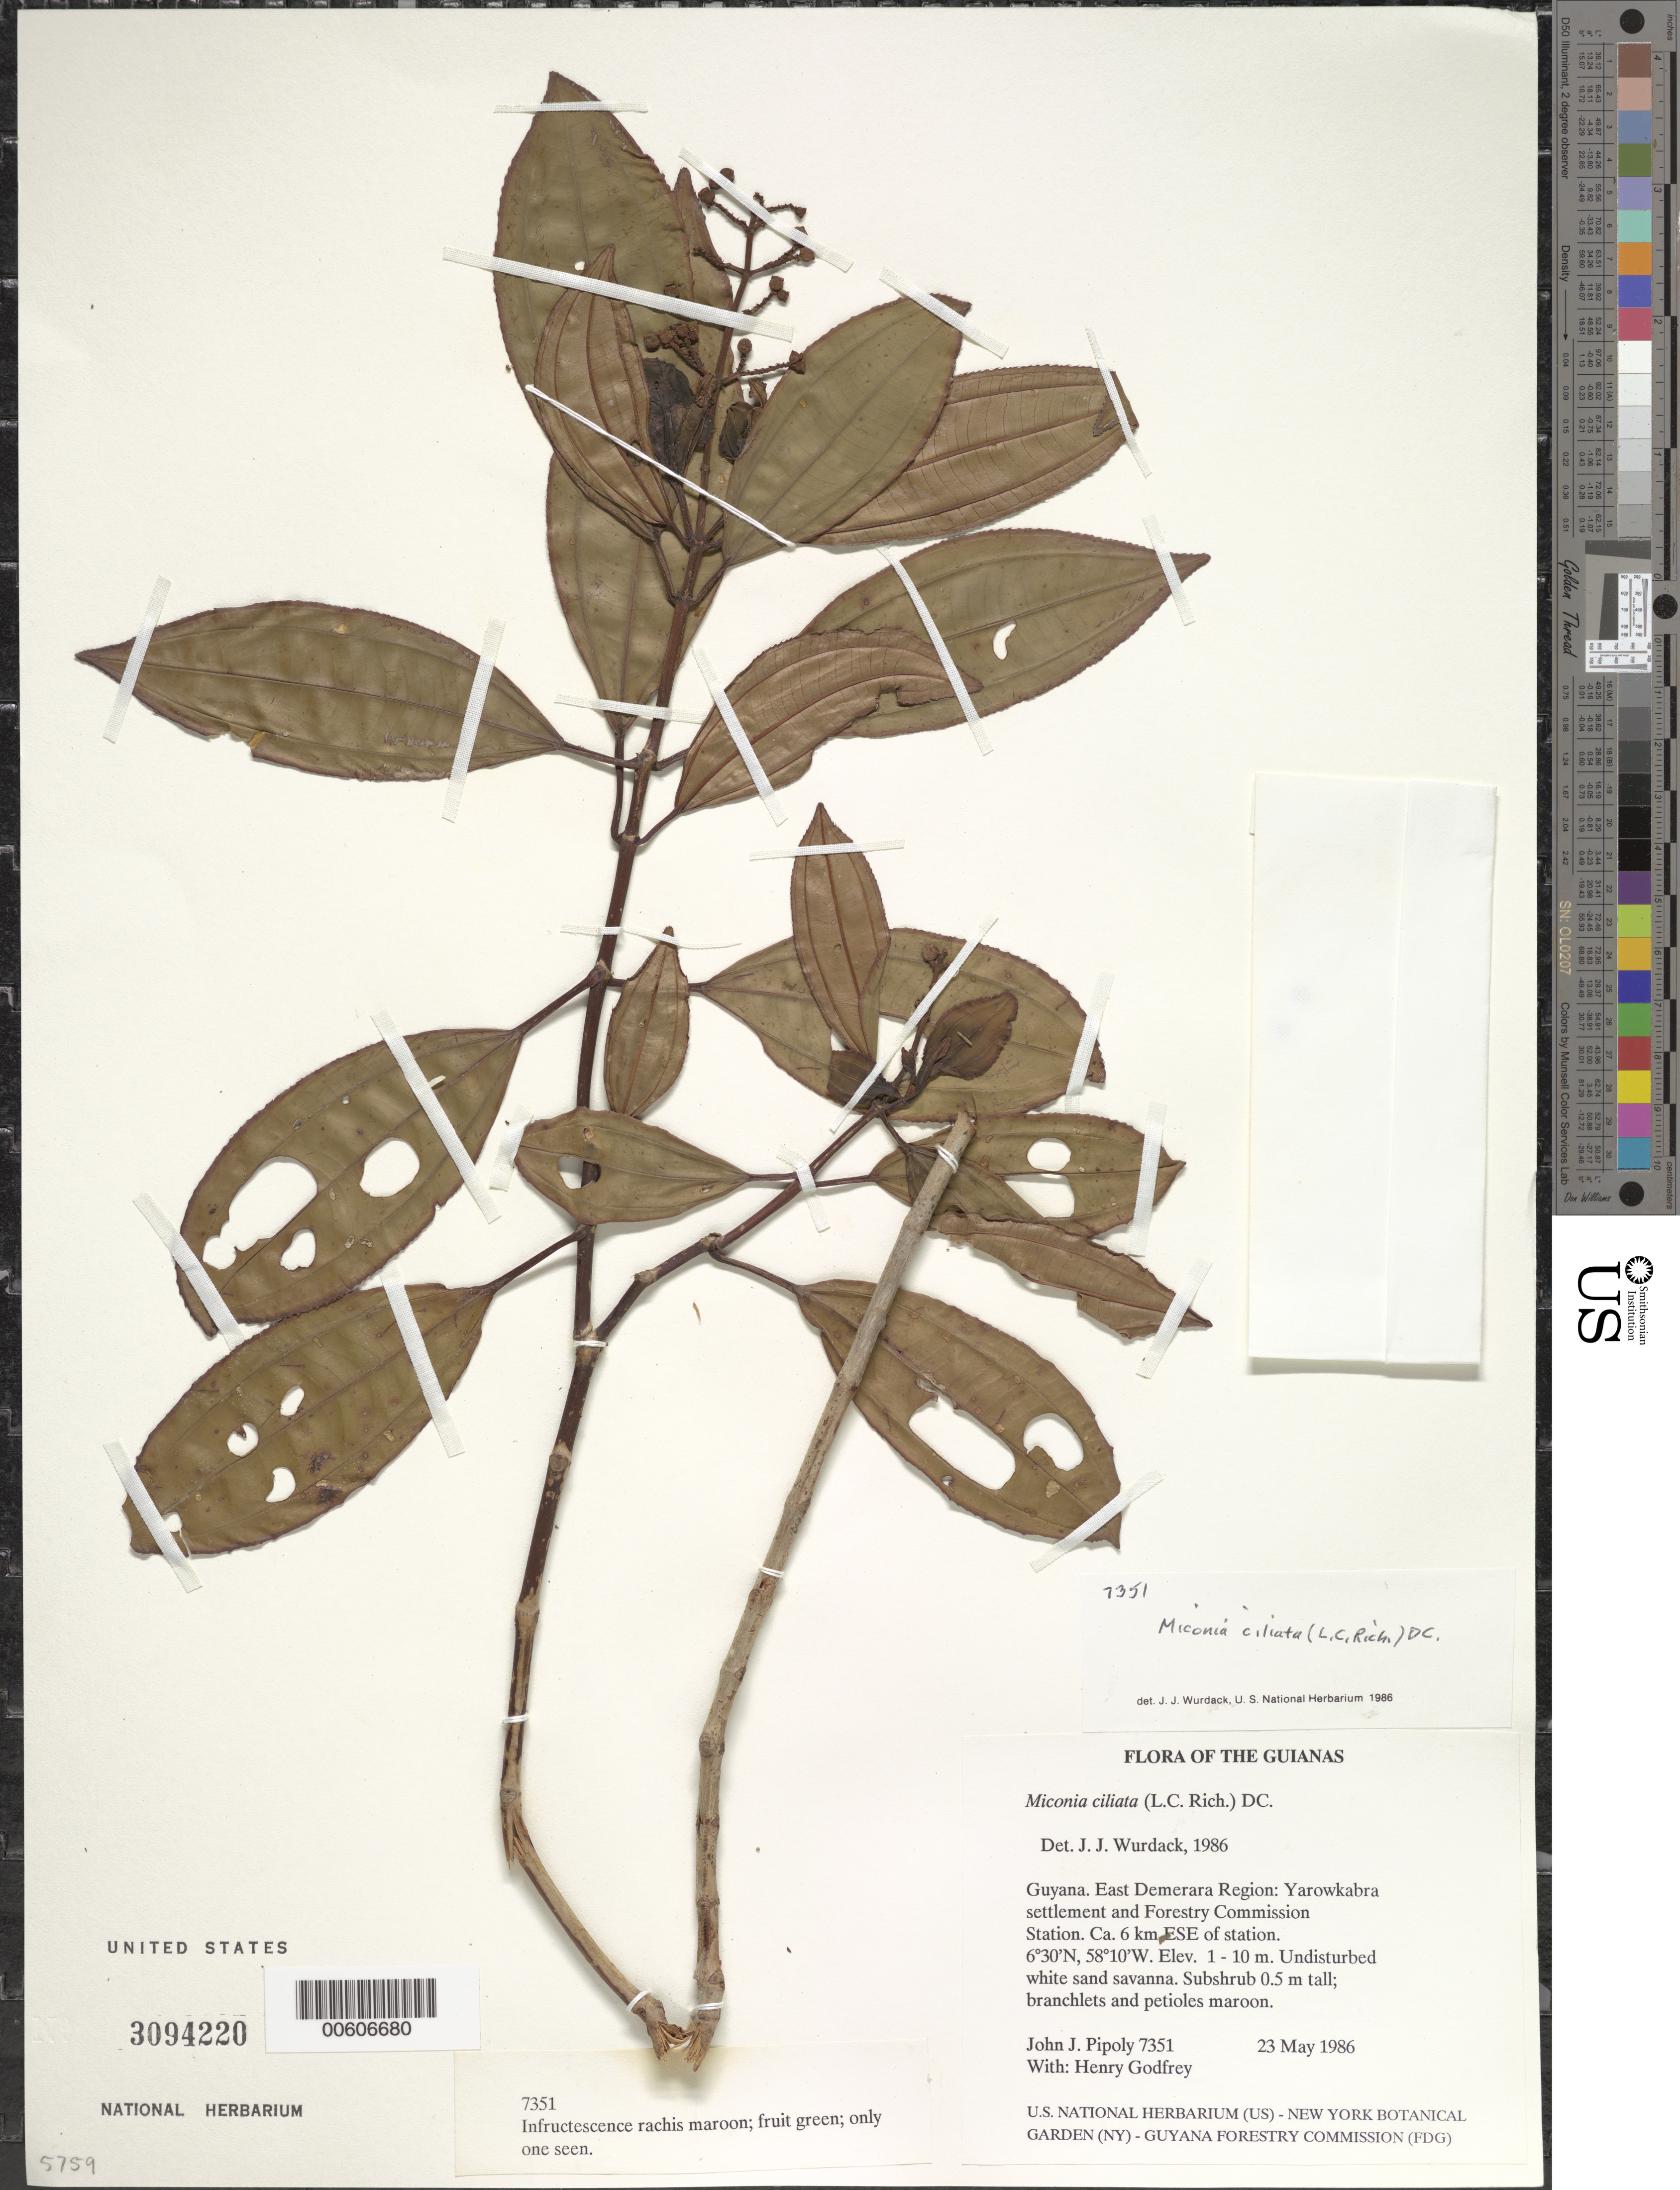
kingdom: Plantae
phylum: Tracheophyta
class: Magnoliopsida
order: Myrtales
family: Melastomataceae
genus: Miconia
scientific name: Miconia ciliata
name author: (Rich.) DC.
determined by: Wurdack, John J., (US), US (UNITED STATES)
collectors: J. J. Pipoly & H. Godfrey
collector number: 7351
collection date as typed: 23 May 1986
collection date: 1986-05-23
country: Guyana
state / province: Demerara-Mahaica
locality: Yarowkabra settlement and Forestry Commission Station ca. 6 km ESE of station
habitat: Undisturbed white sand savanna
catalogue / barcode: US 3094220